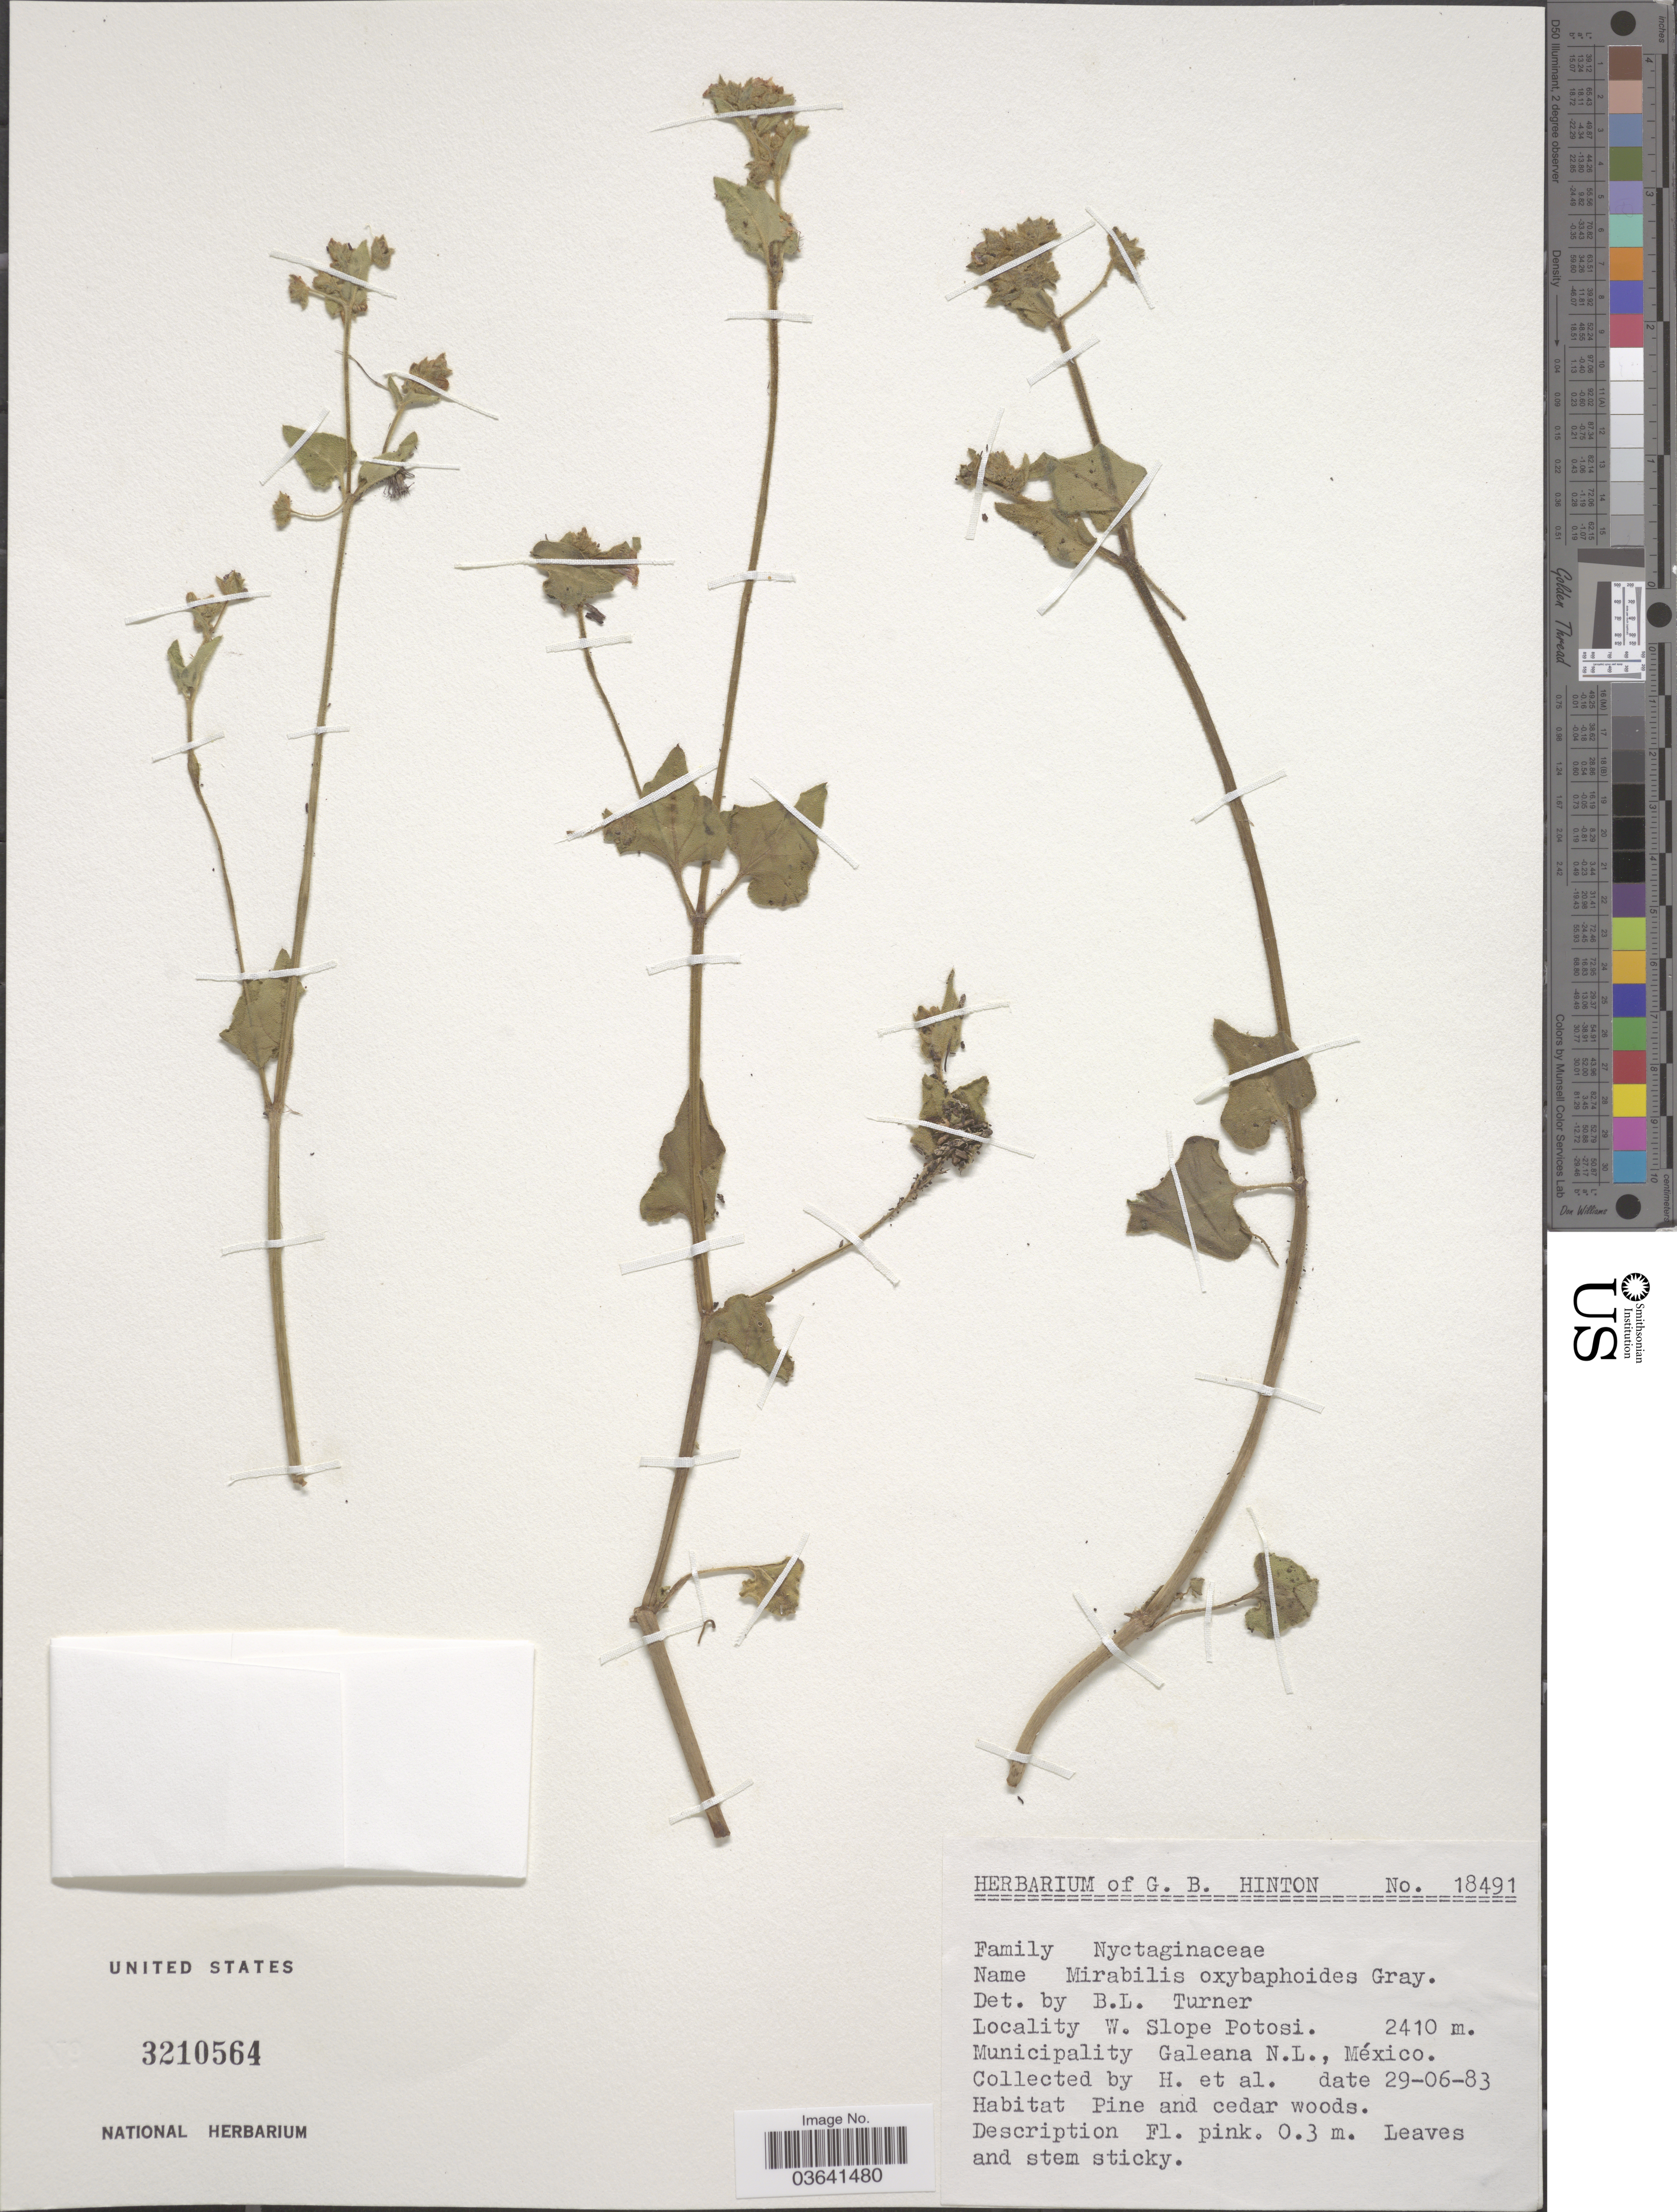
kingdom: Plantae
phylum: Tracheophyta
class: Magnoliopsida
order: Caryophyllales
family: Nyctaginaceae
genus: Mirabilis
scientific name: Mirabilis oxybaphoides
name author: (A. Gray) A. Gray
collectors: G. Hinton & et al.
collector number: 18491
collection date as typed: Transcribed d/m/y: 29/6/83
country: Mexico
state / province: Nuevo León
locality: W. Slope Potosi. Municipality Galeana N.L.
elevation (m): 2410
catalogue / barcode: US 3210564